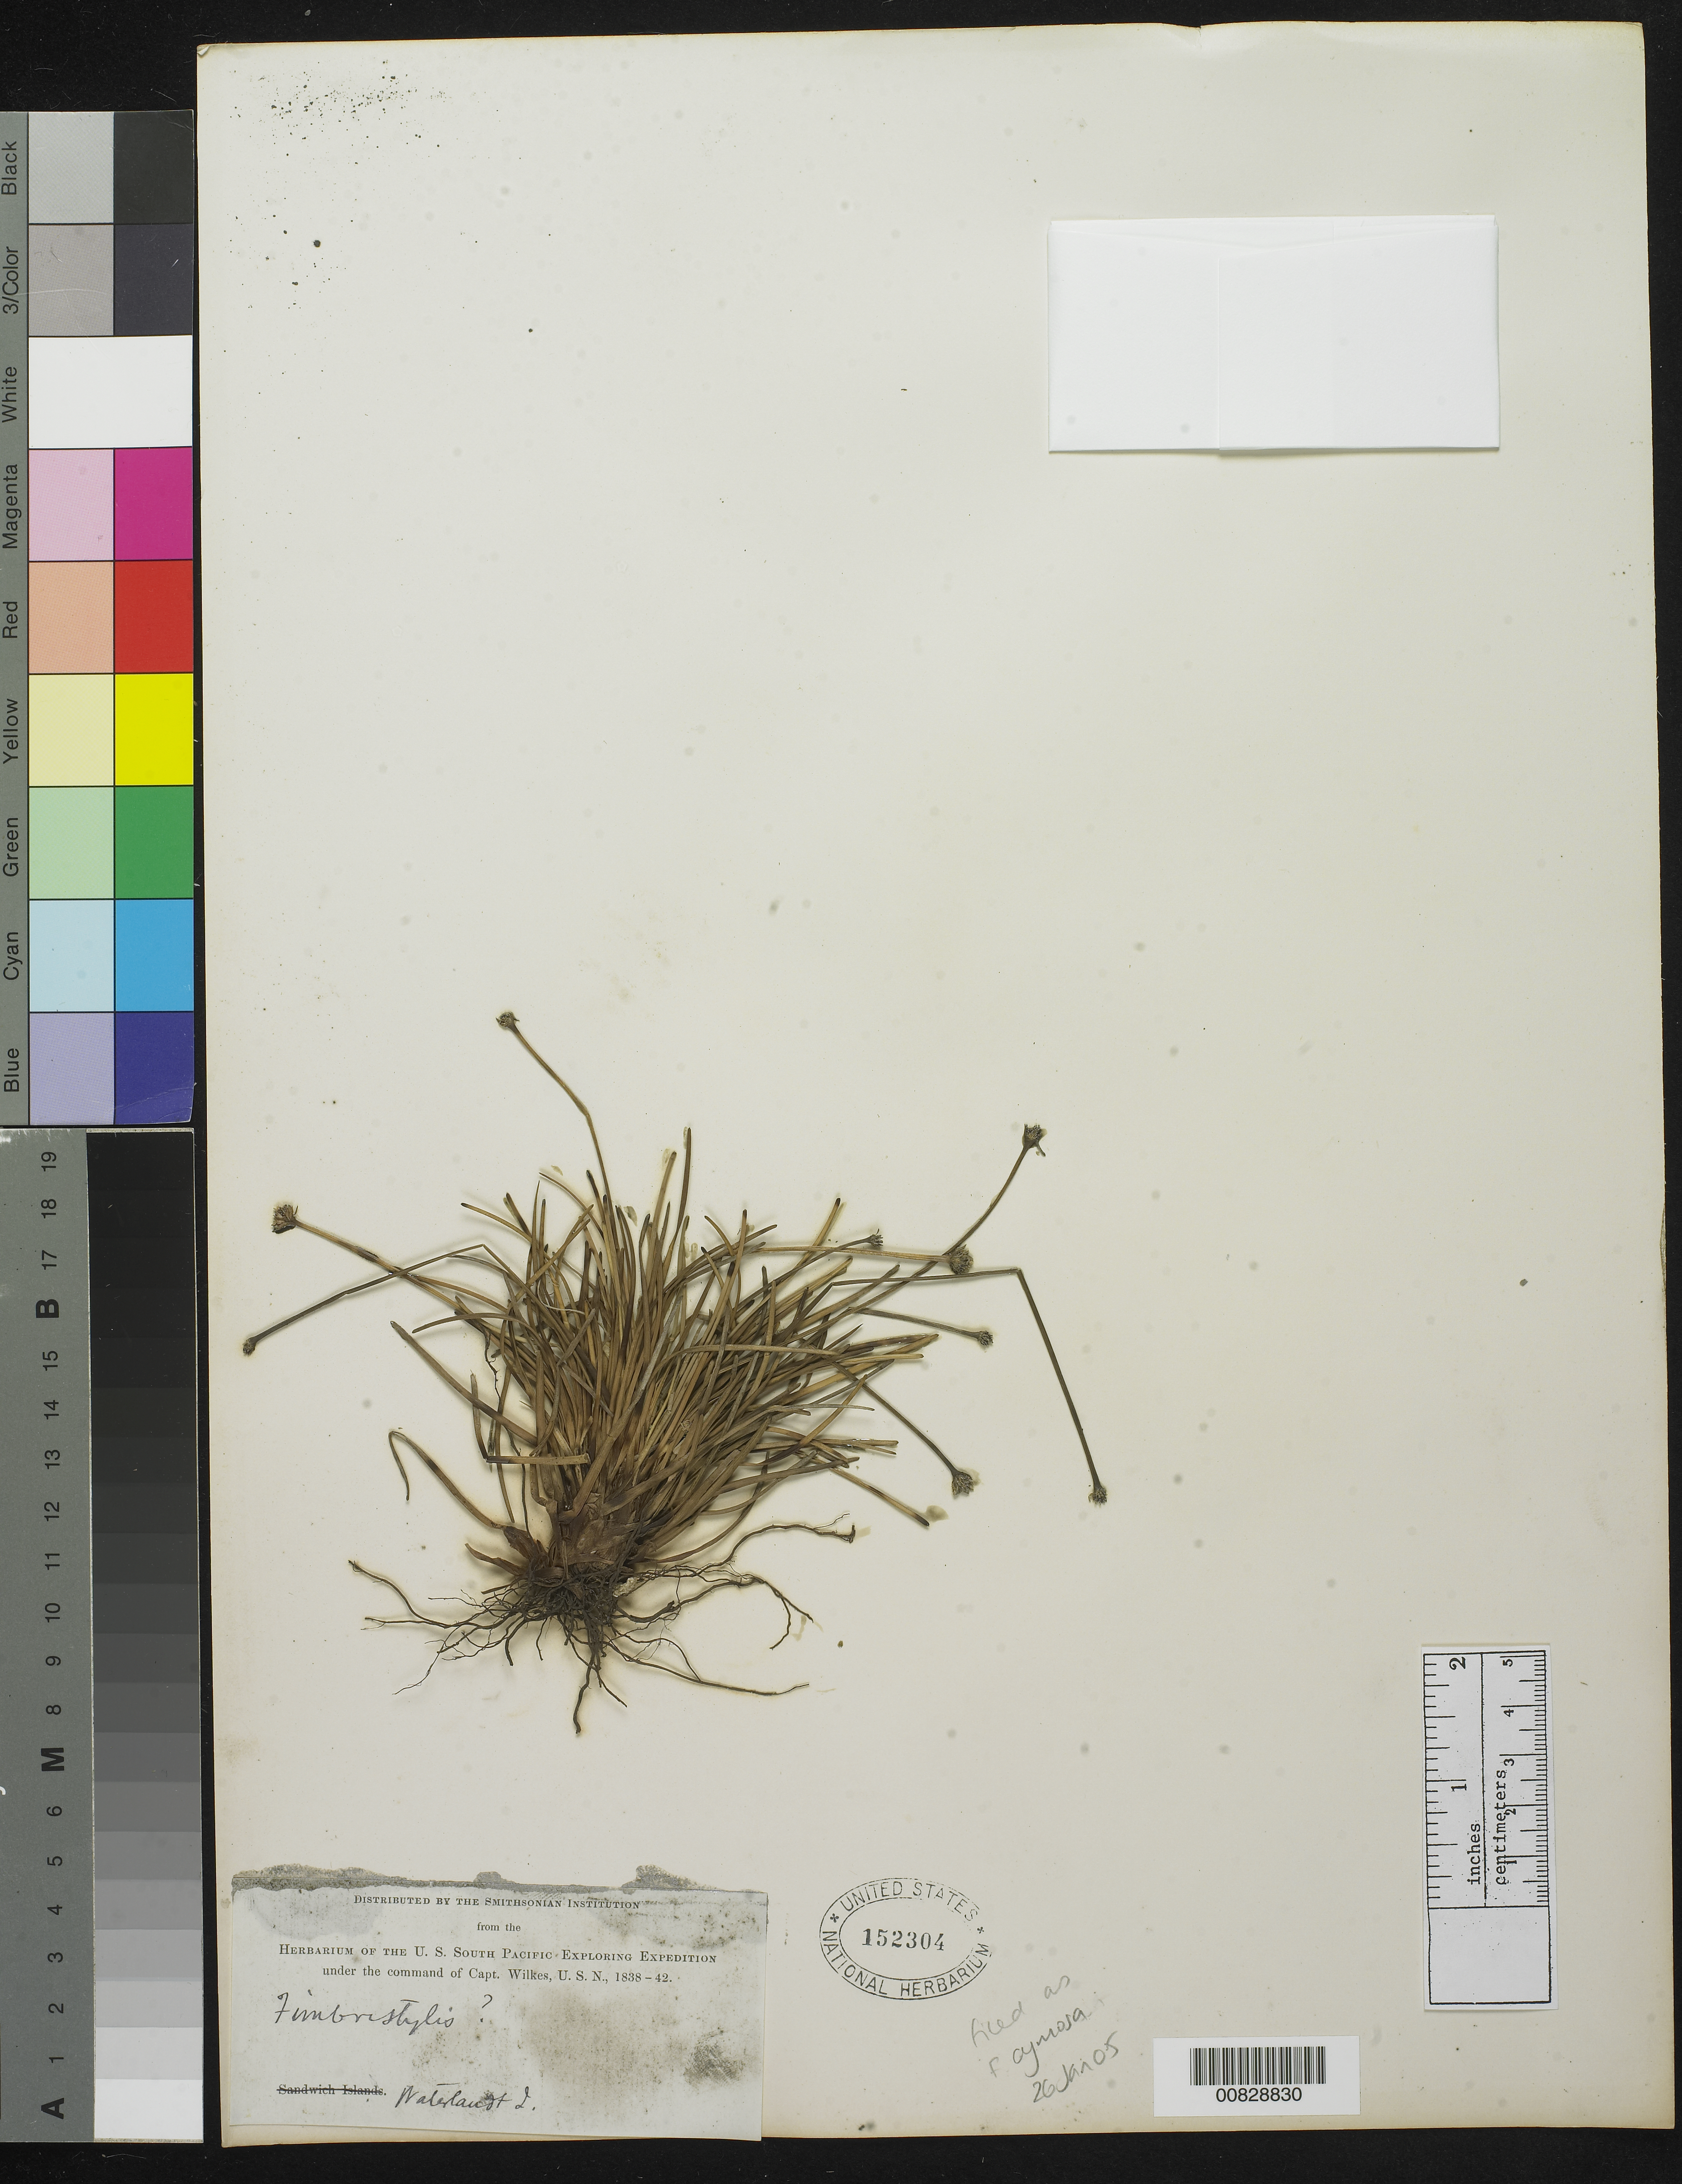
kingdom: Plantae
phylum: Tracheophyta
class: Liliopsida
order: Poales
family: Cyperaceae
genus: Fimbristylis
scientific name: Fimbristylis cymosa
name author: R. Br.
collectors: Wilkes Explor. Exped.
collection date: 1838/1842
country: French Polynesia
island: Waterlandt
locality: Society Islands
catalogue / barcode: US 152304